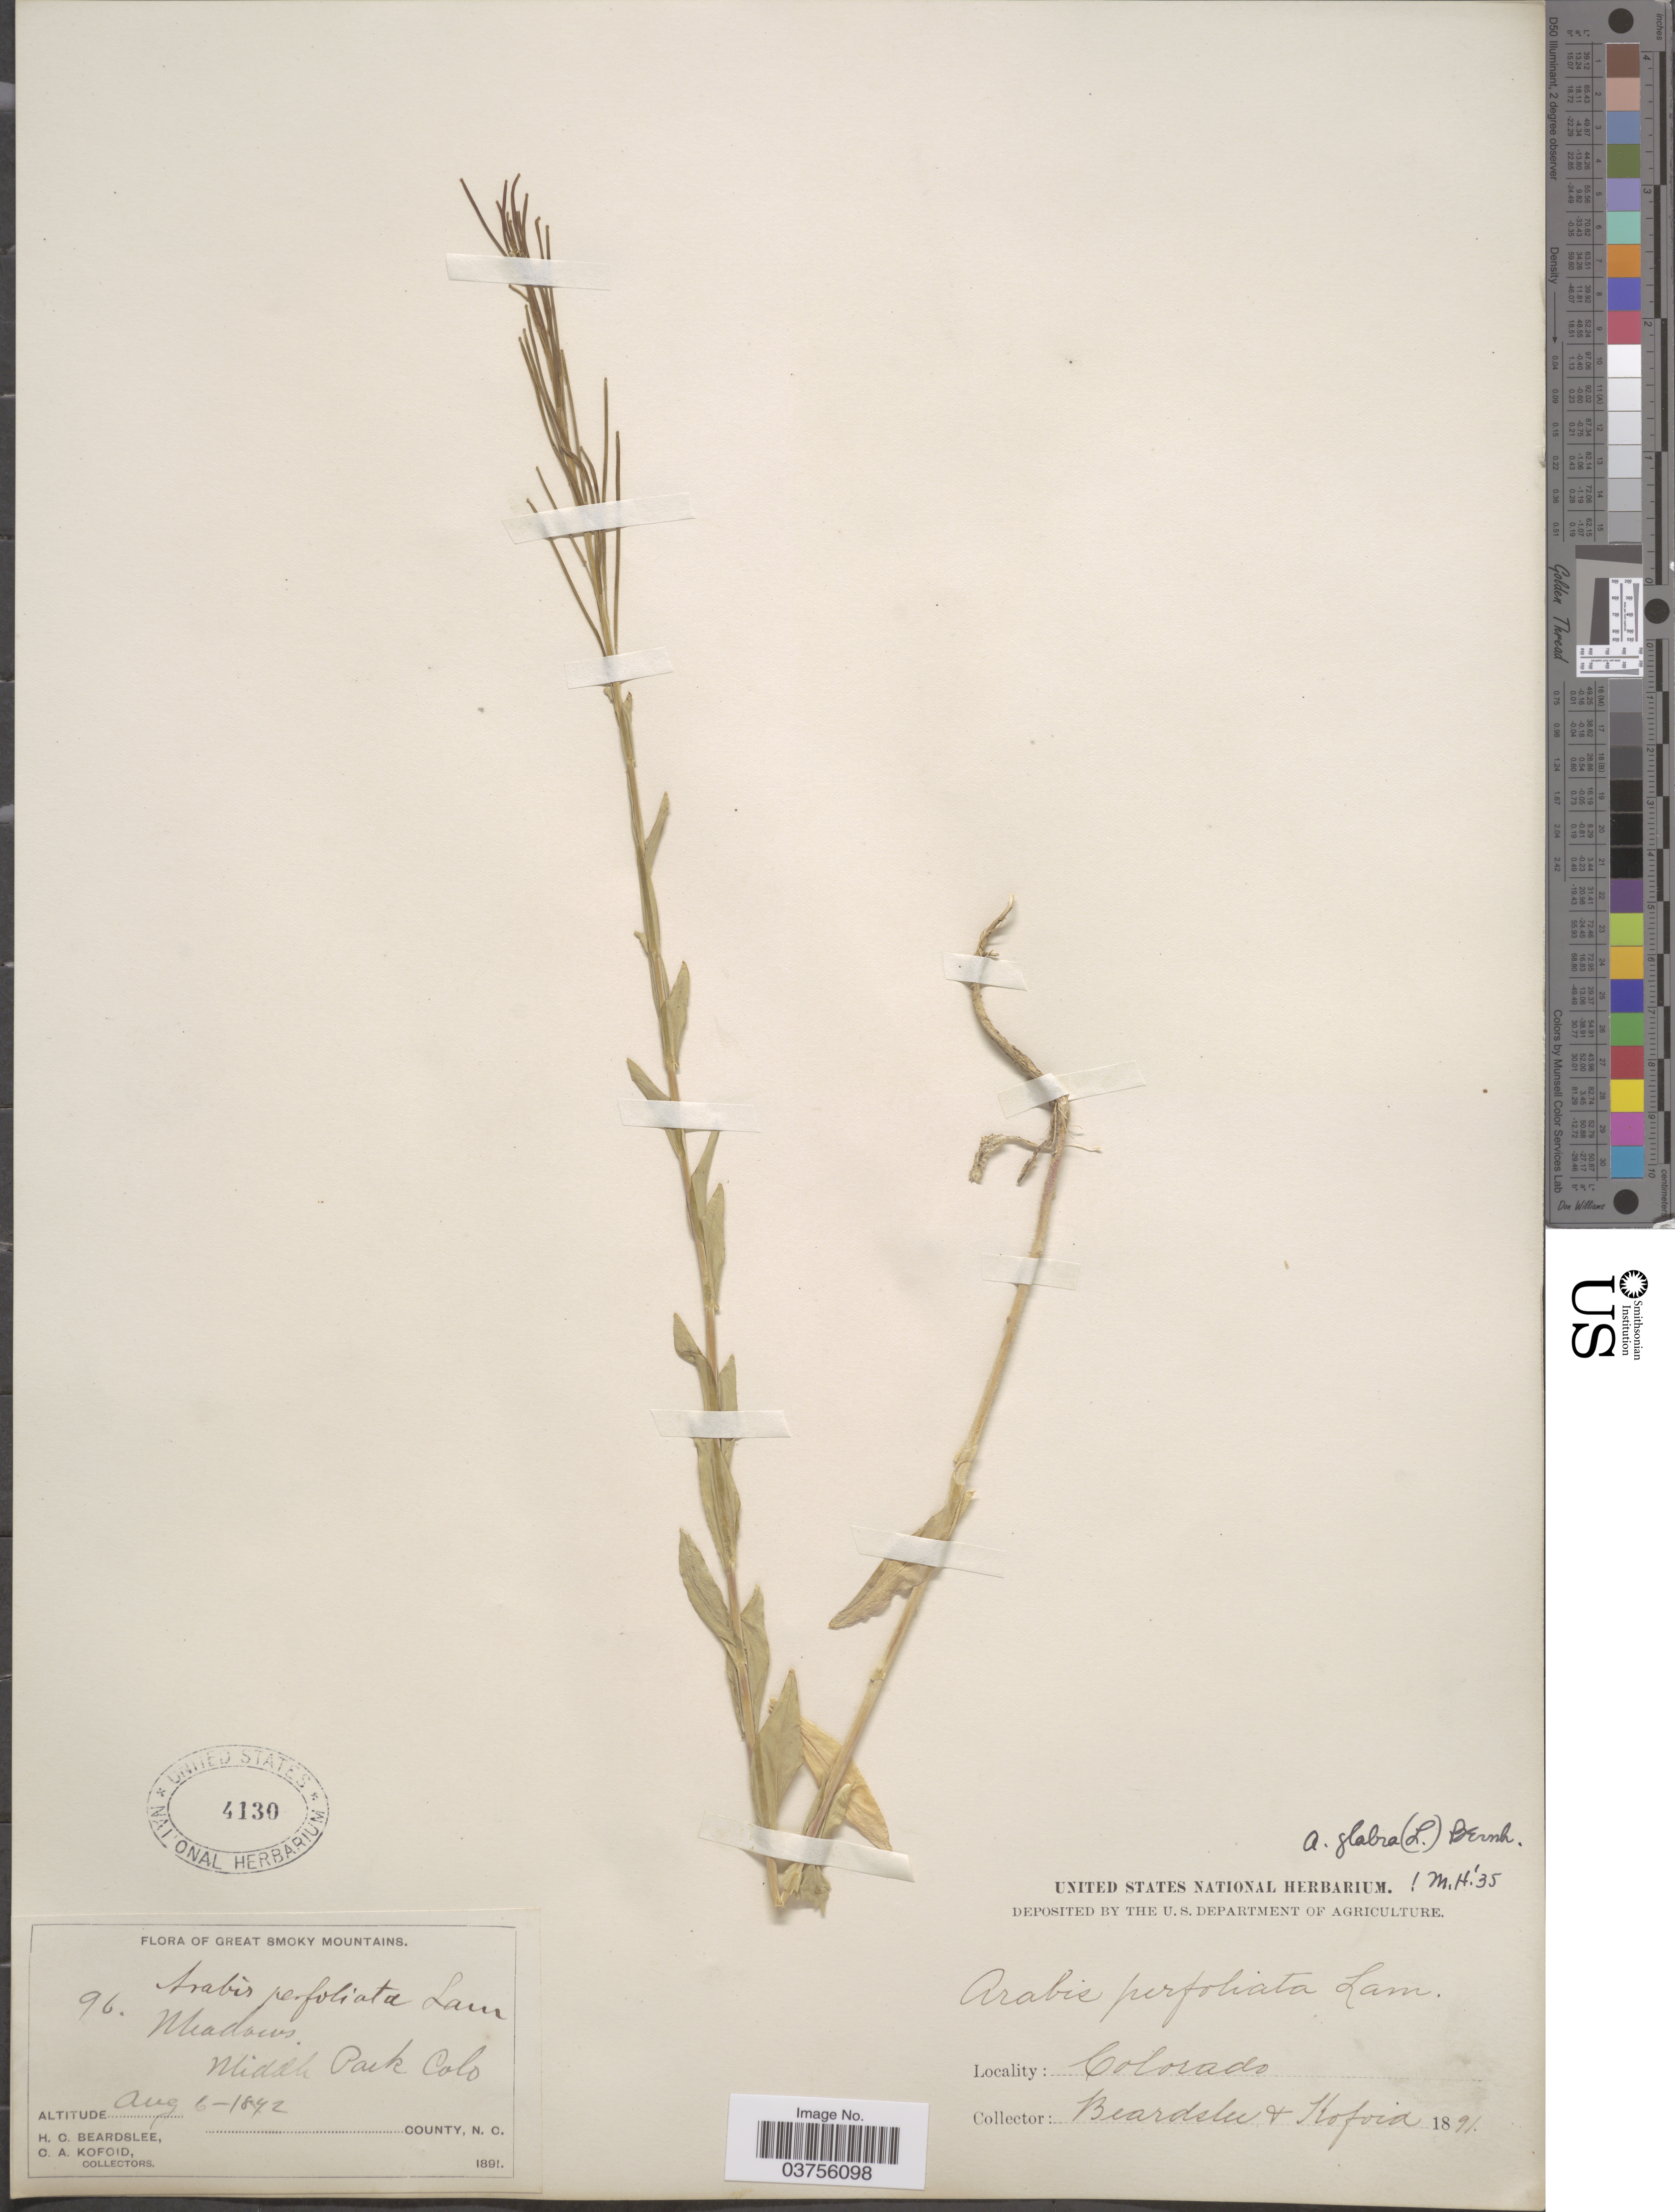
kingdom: Plantae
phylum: Tracheophyta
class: Magnoliopsida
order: Brassicales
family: Brassicaceae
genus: Turritis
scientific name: Turritis glabra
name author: L.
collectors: H. Beardslee & C. Kofoid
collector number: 96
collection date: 1892-08-06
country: United States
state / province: Colorado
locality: Great Smoky Mountains. Middle Park.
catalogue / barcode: US 4130